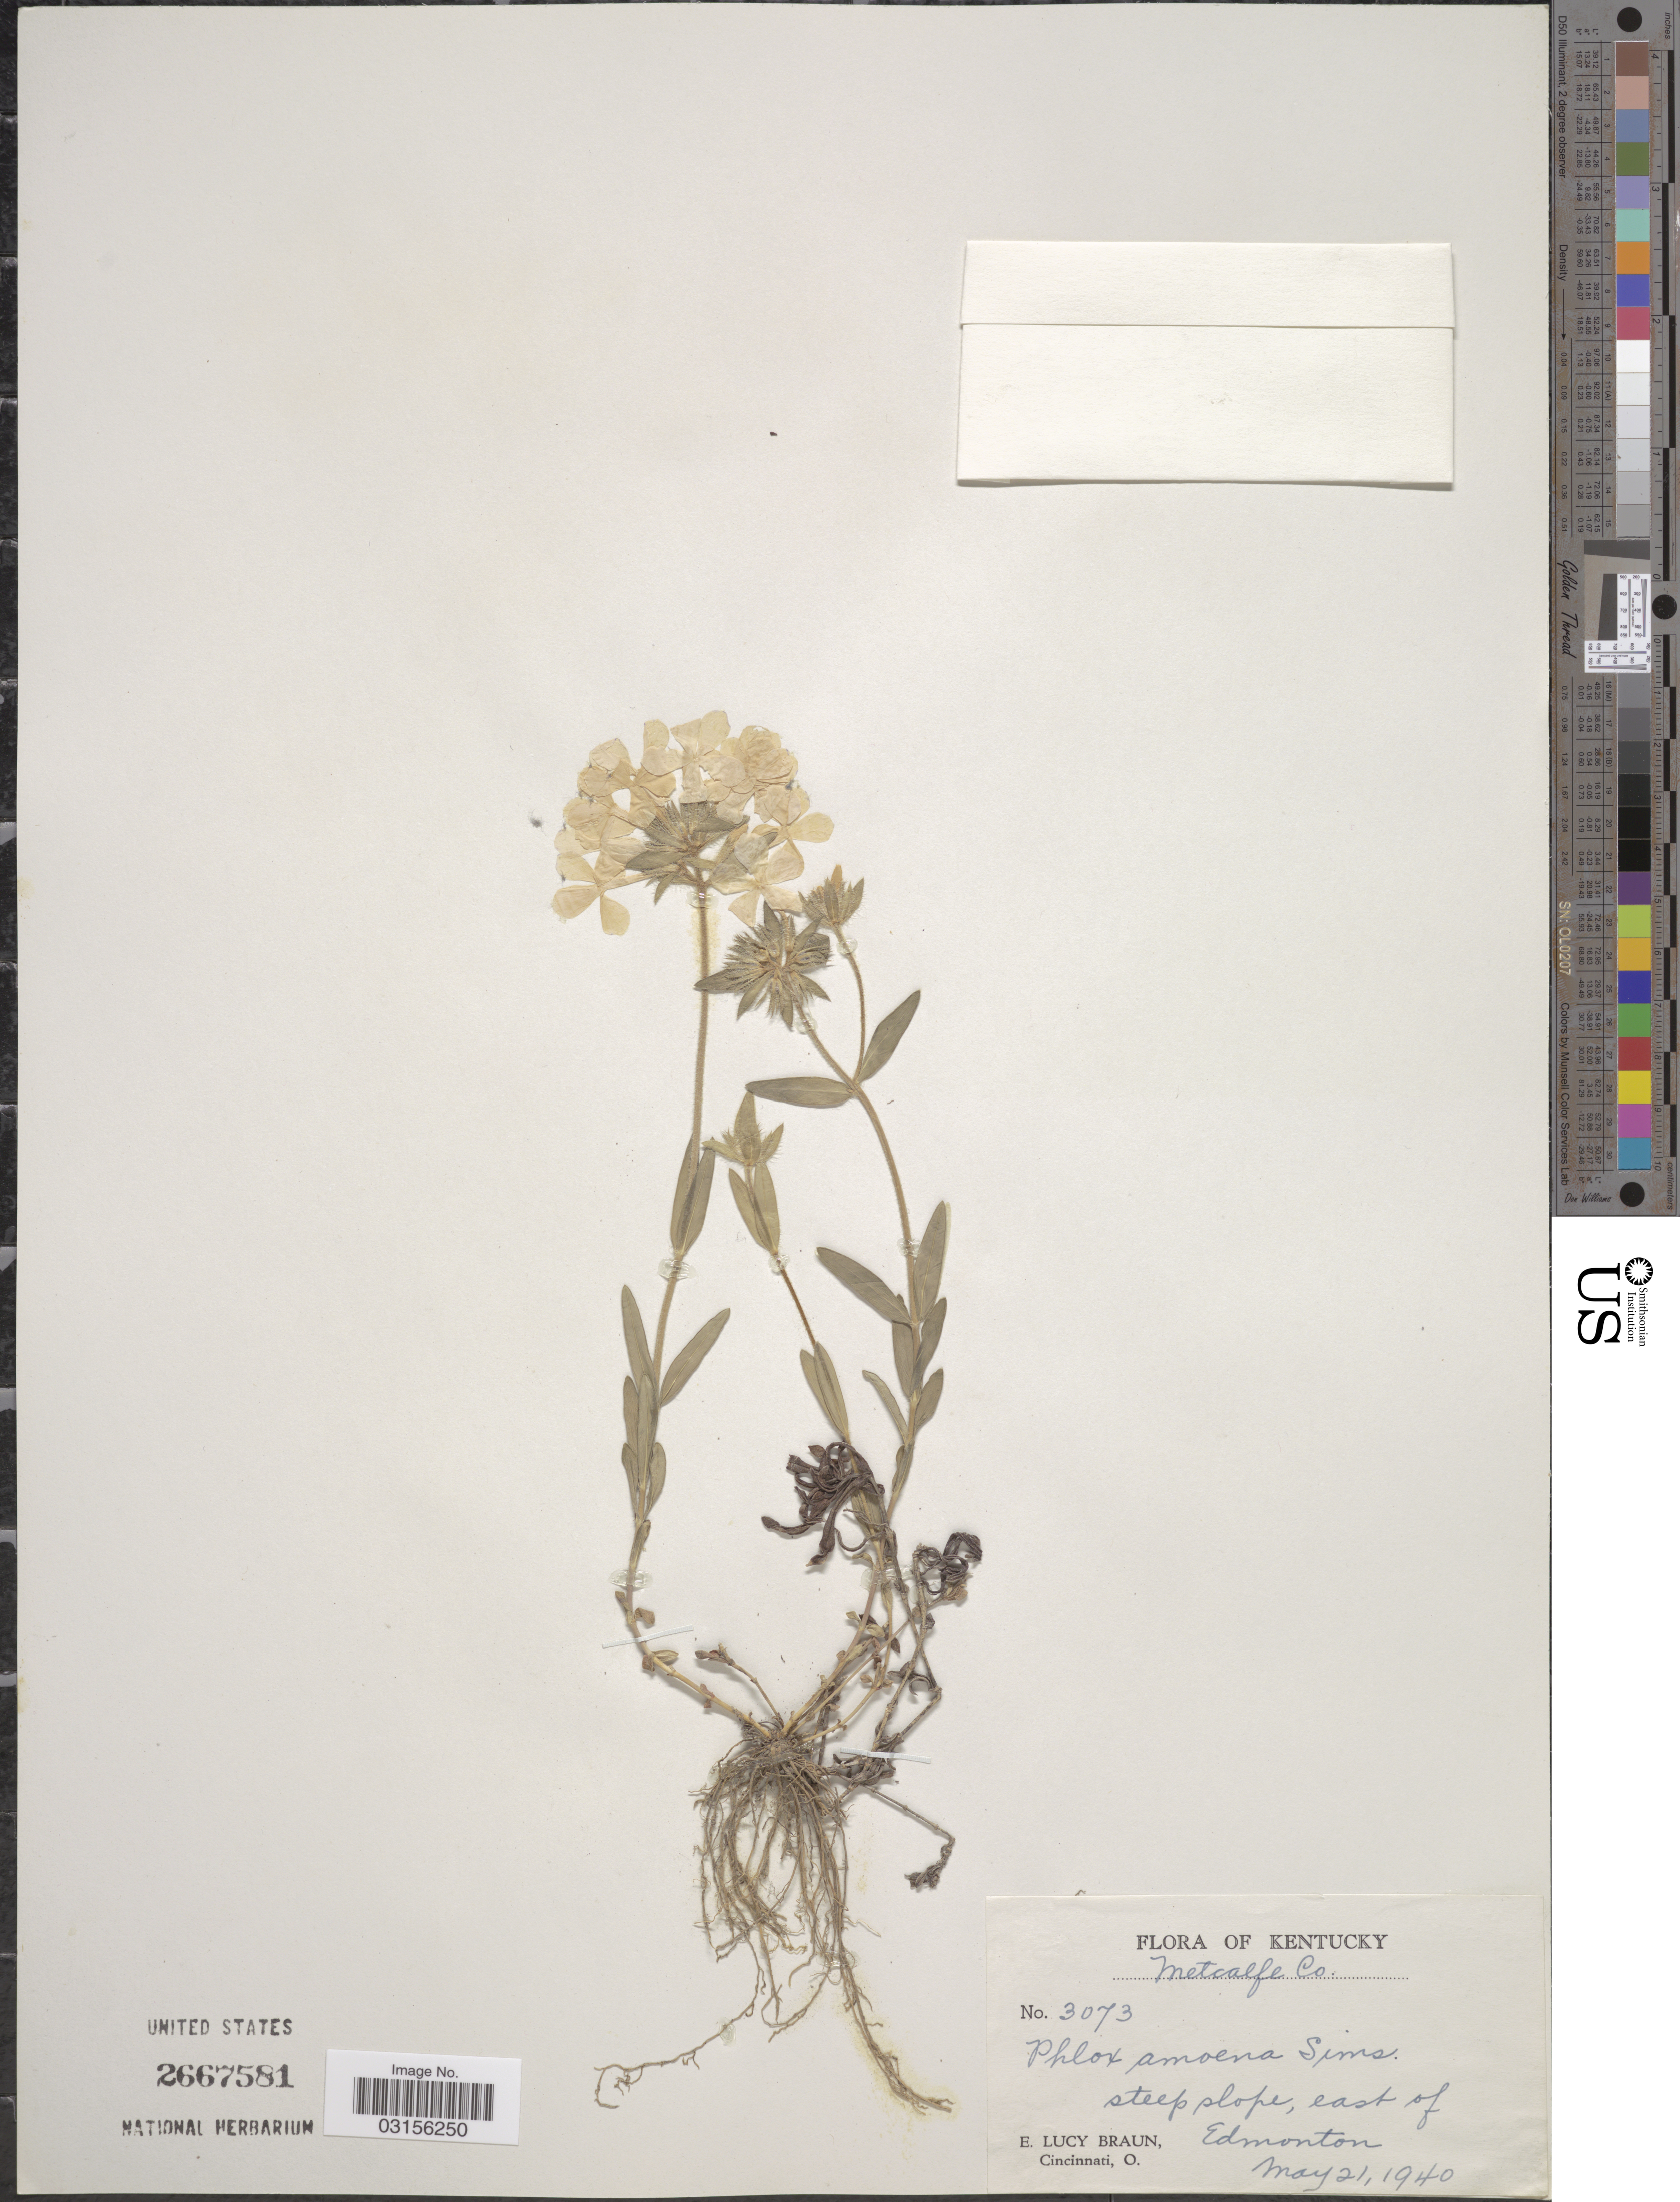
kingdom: Plantae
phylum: Tracheophyta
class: Magnoliopsida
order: Ericales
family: Polemoniaceae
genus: Phlox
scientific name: Phlox amoena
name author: Sims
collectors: E. L. Braun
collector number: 3073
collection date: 1940-05-21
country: United States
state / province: Kentucky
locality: Metcalfe Co. Steep slopes, east of Edmonton.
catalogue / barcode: US 2667581